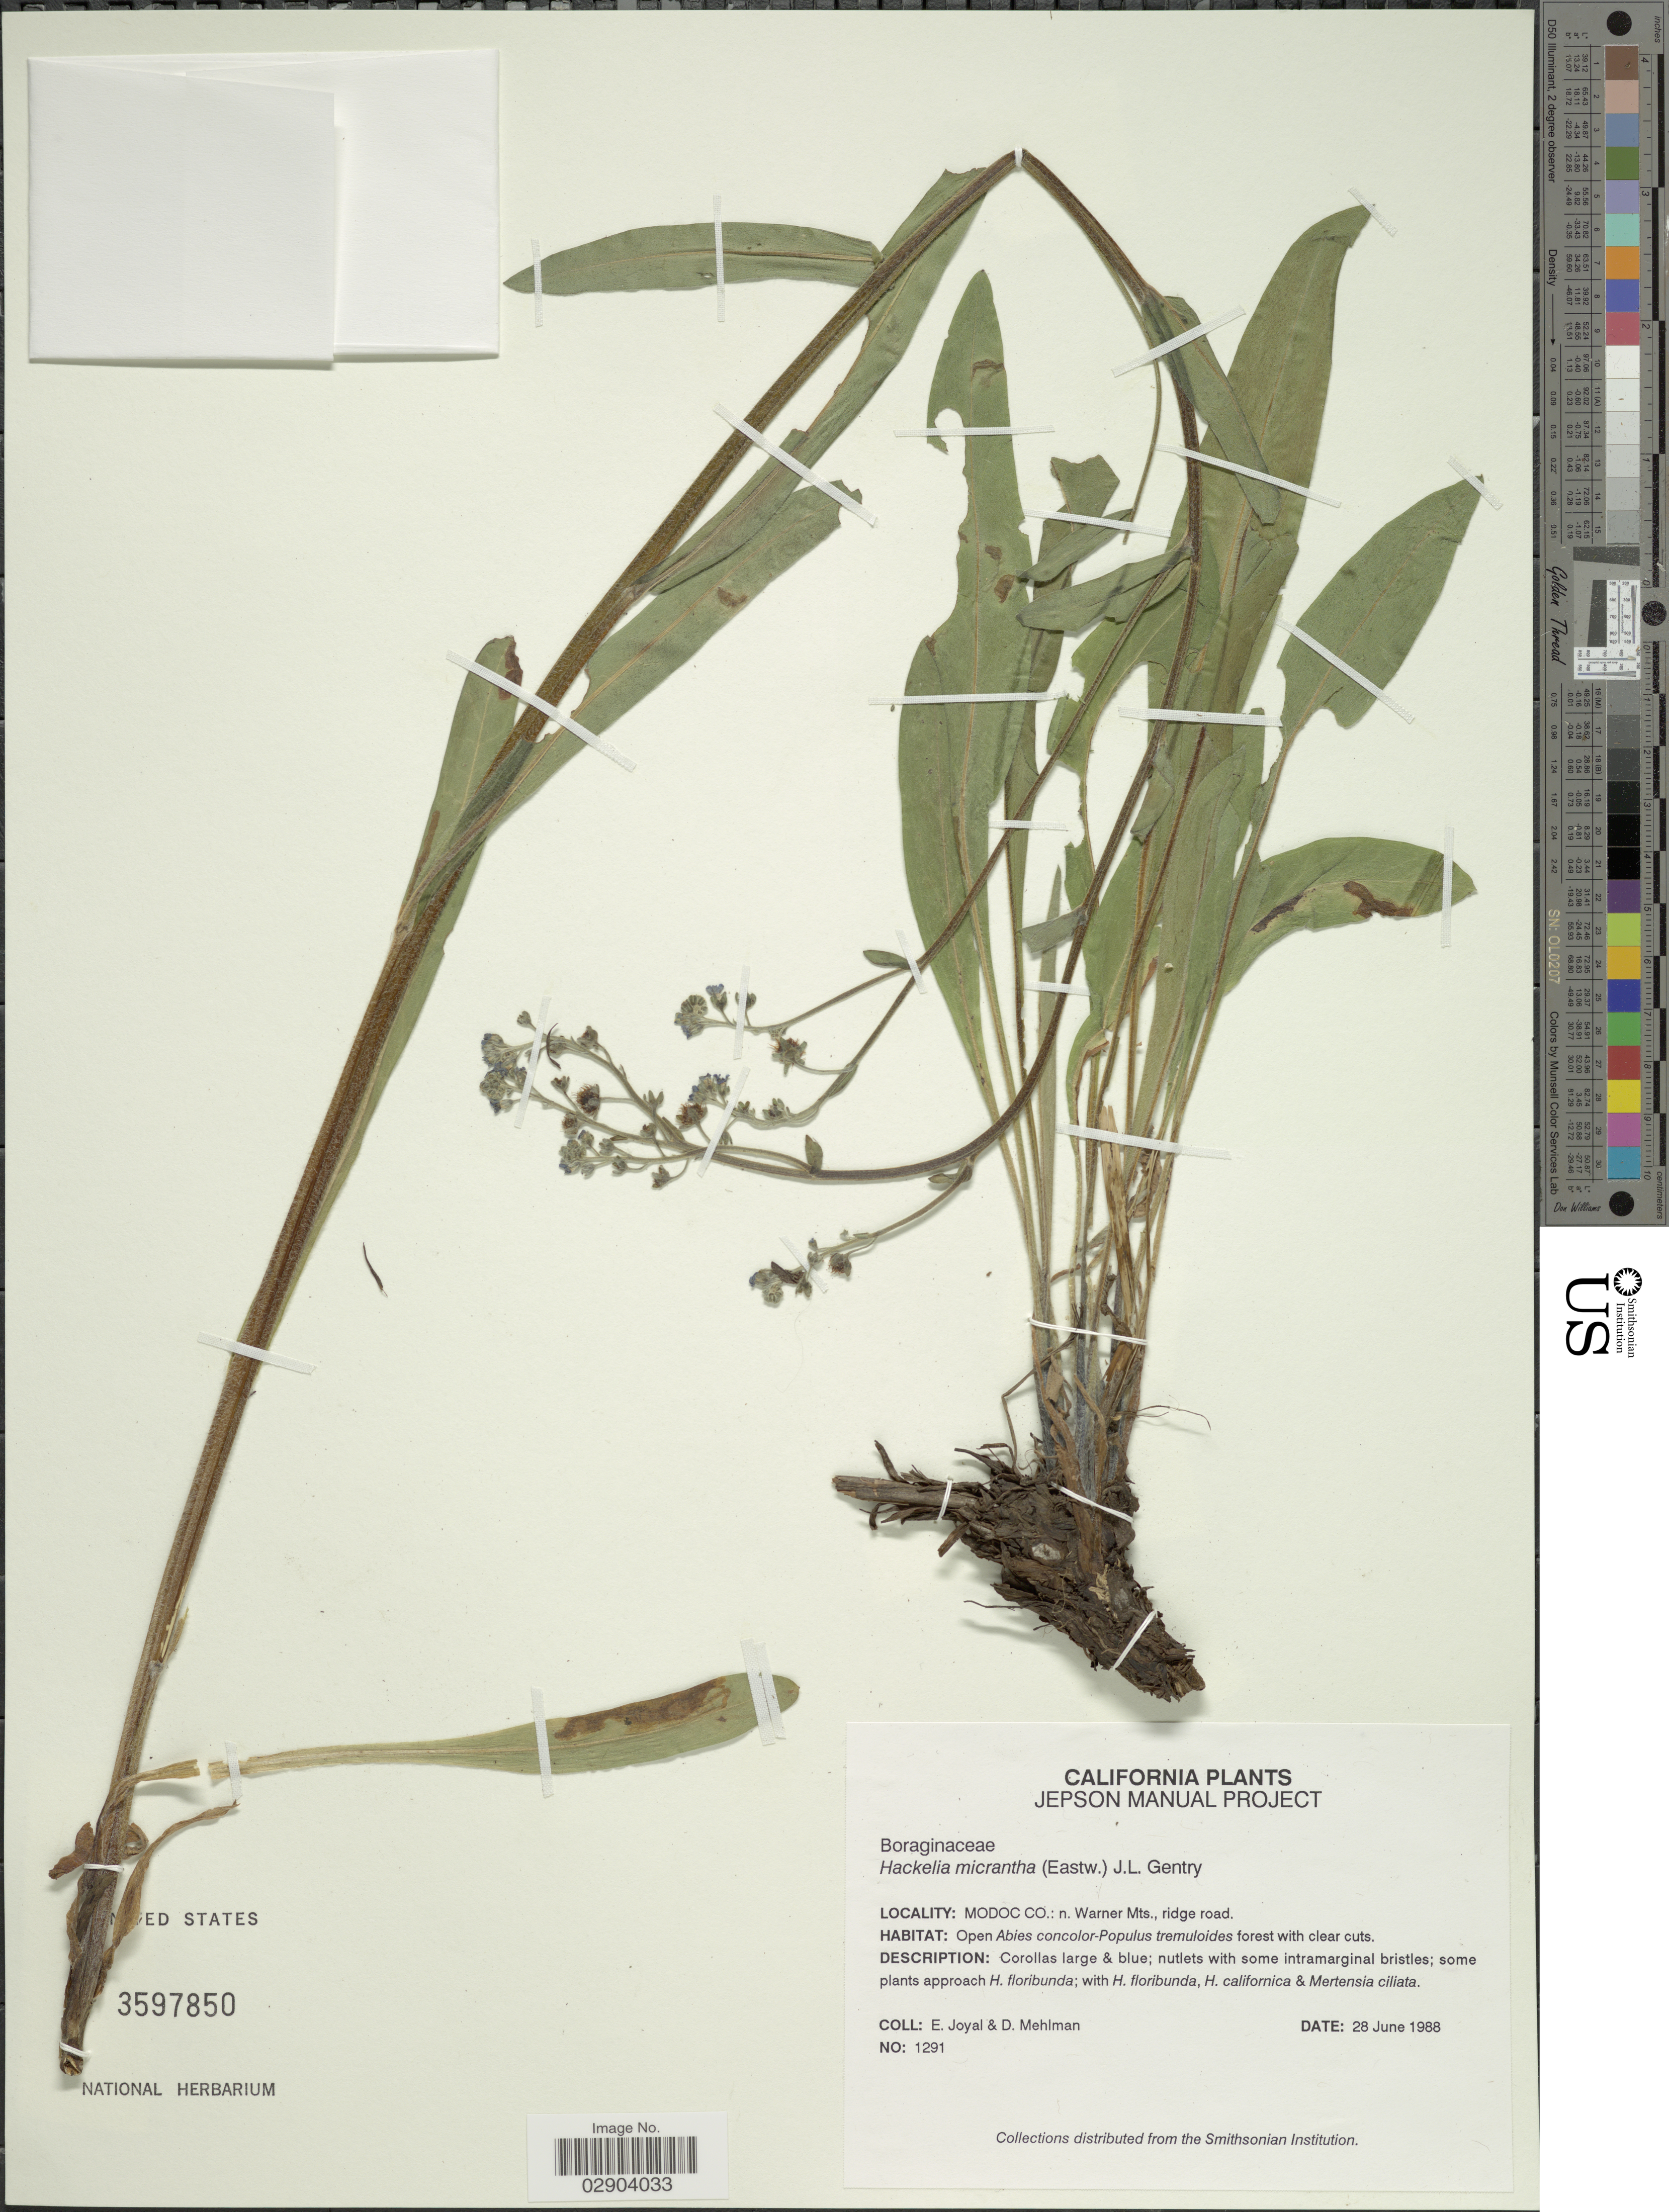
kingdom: Plantae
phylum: Tracheophyta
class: Magnoliopsida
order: Boraginales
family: Boraginaceae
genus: Hackelia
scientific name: Hackelia micrantha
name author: (Eastw.) J.L. Gentry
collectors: E. Joyal & D. Mehlman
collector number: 1291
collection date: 1988-06-28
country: United States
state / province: California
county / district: Modoc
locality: Modoc Co.: n. Warner Mts., ridge road.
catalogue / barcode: US 3597850